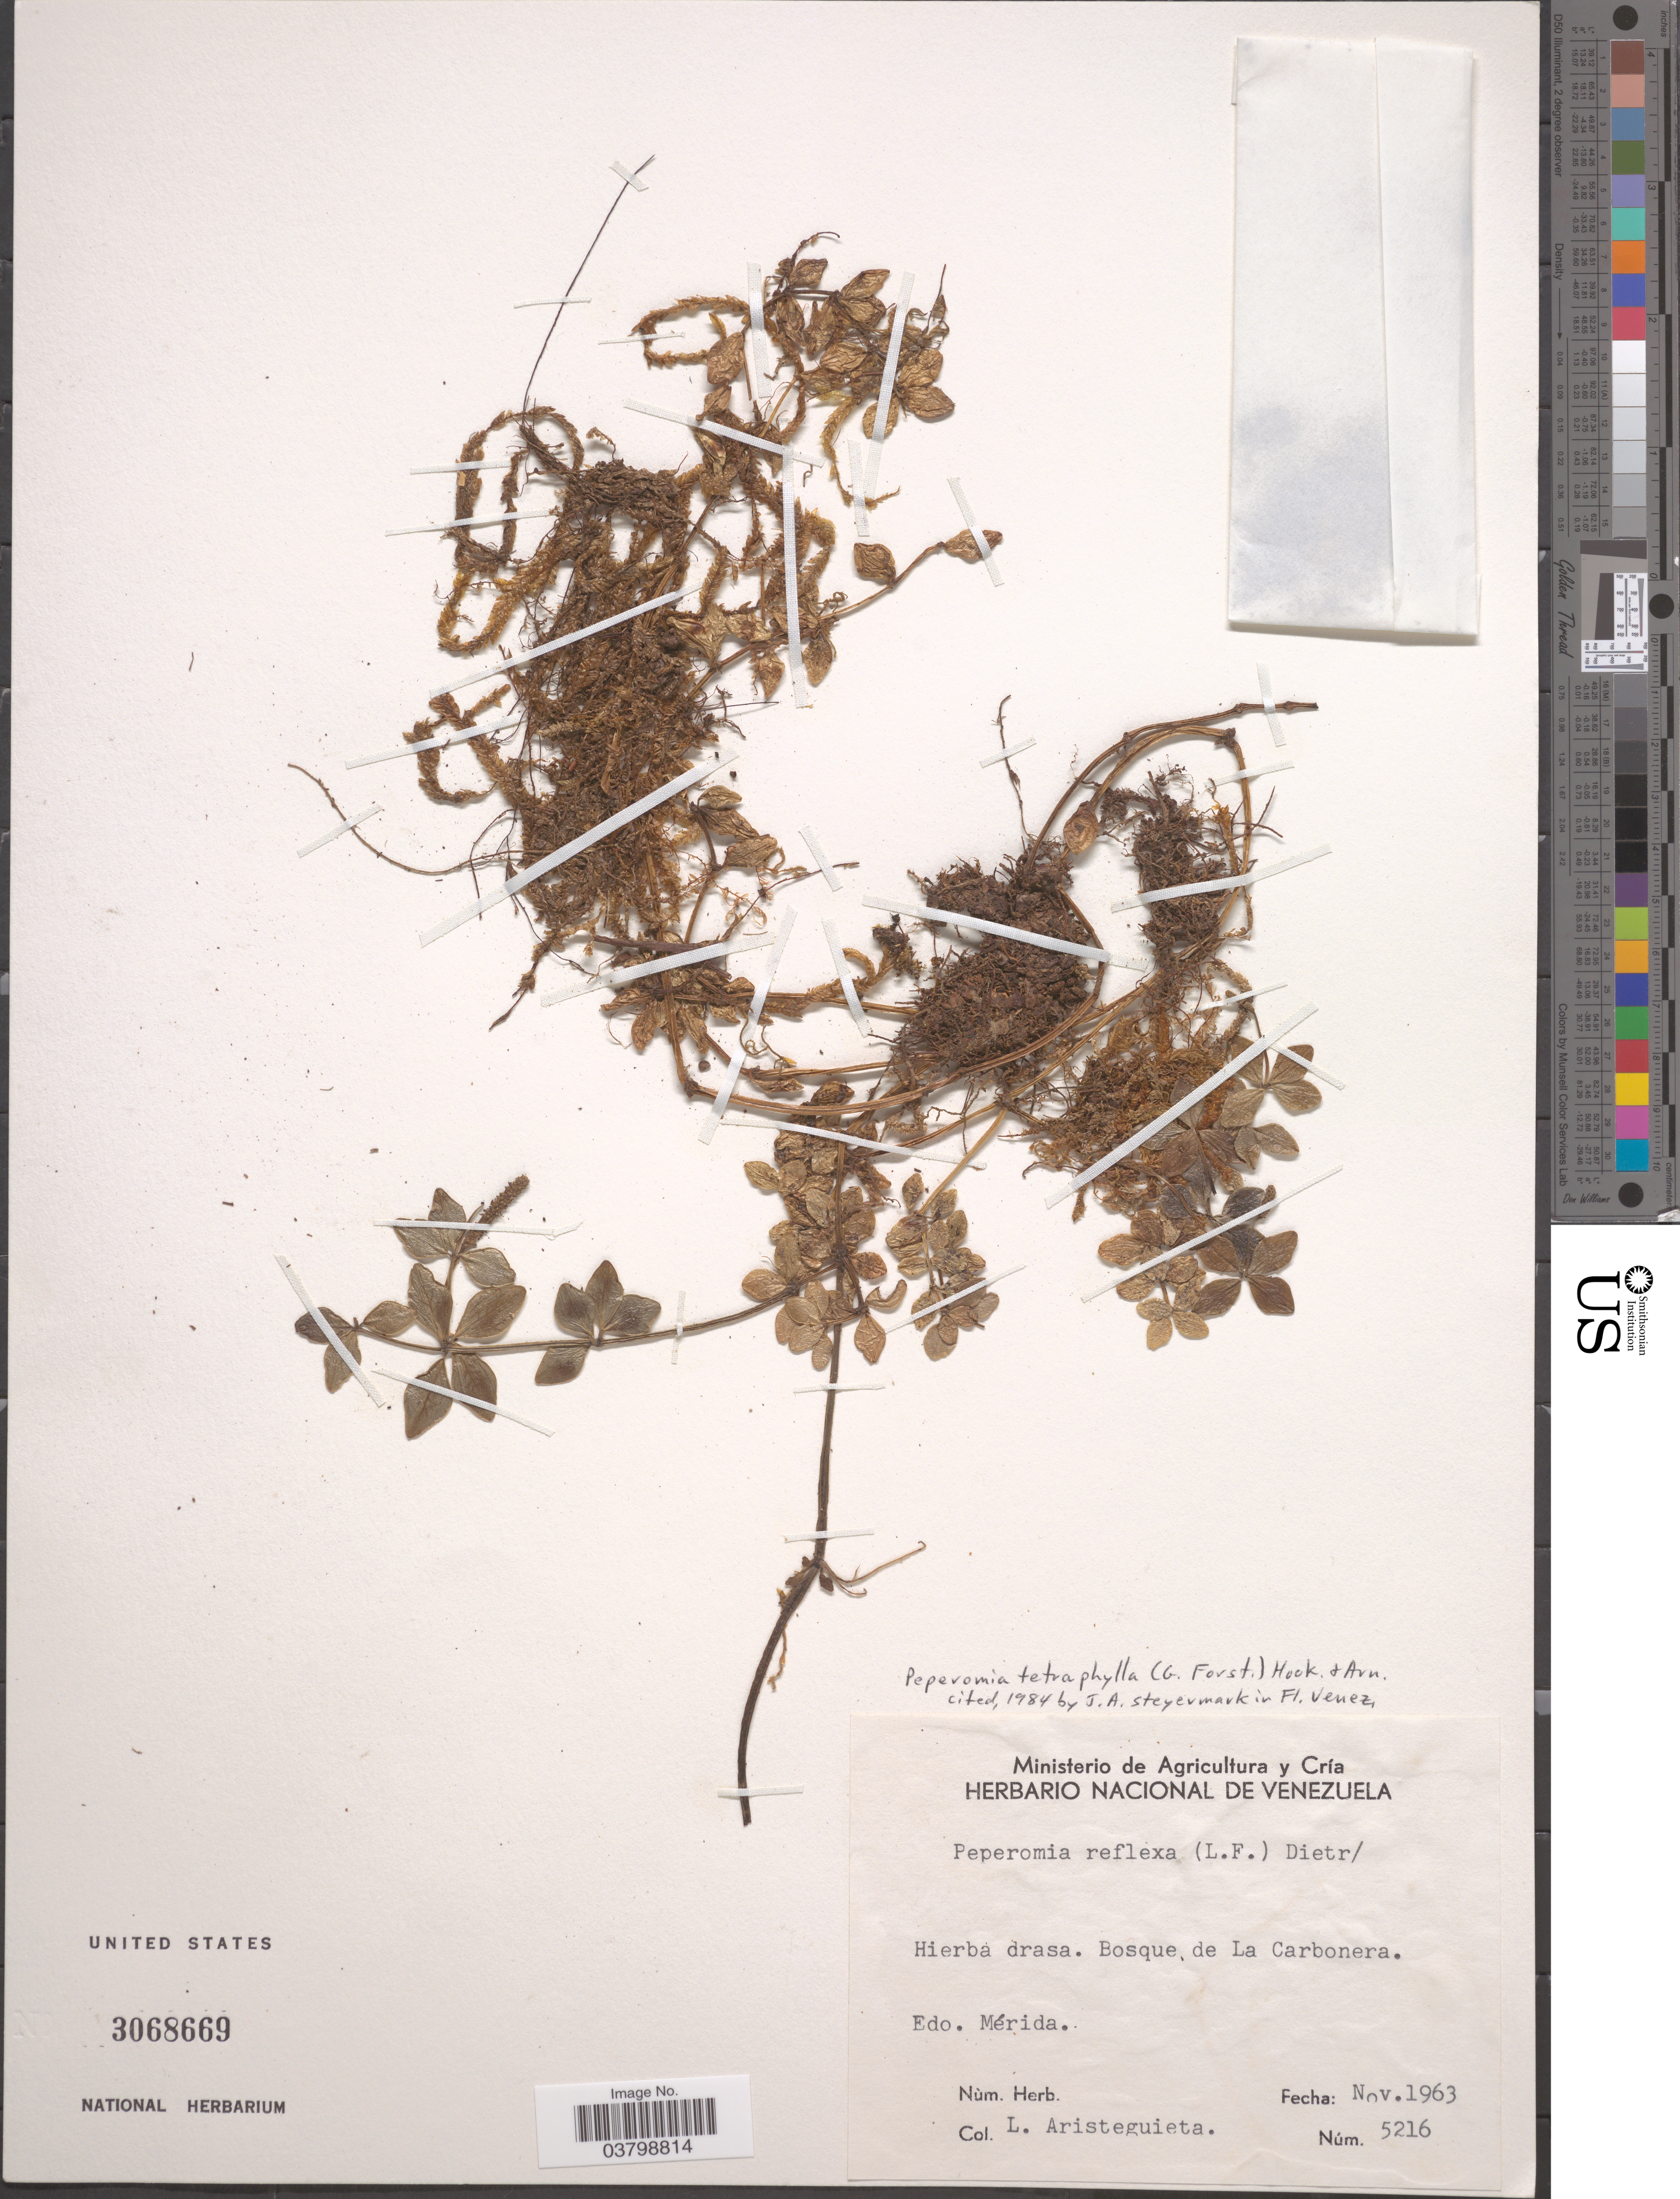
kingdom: Plantae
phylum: Tracheophyta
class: Magnoliopsida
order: Piperales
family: Piperaceae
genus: Peperomia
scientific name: Peperomia tetraphylla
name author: (G. Forst.) Hook. & Arn.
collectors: L. Aristeguieta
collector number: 5216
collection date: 1963-11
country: Venezuela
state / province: Merida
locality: Bosque de La Carbonera.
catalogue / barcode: US 3068669